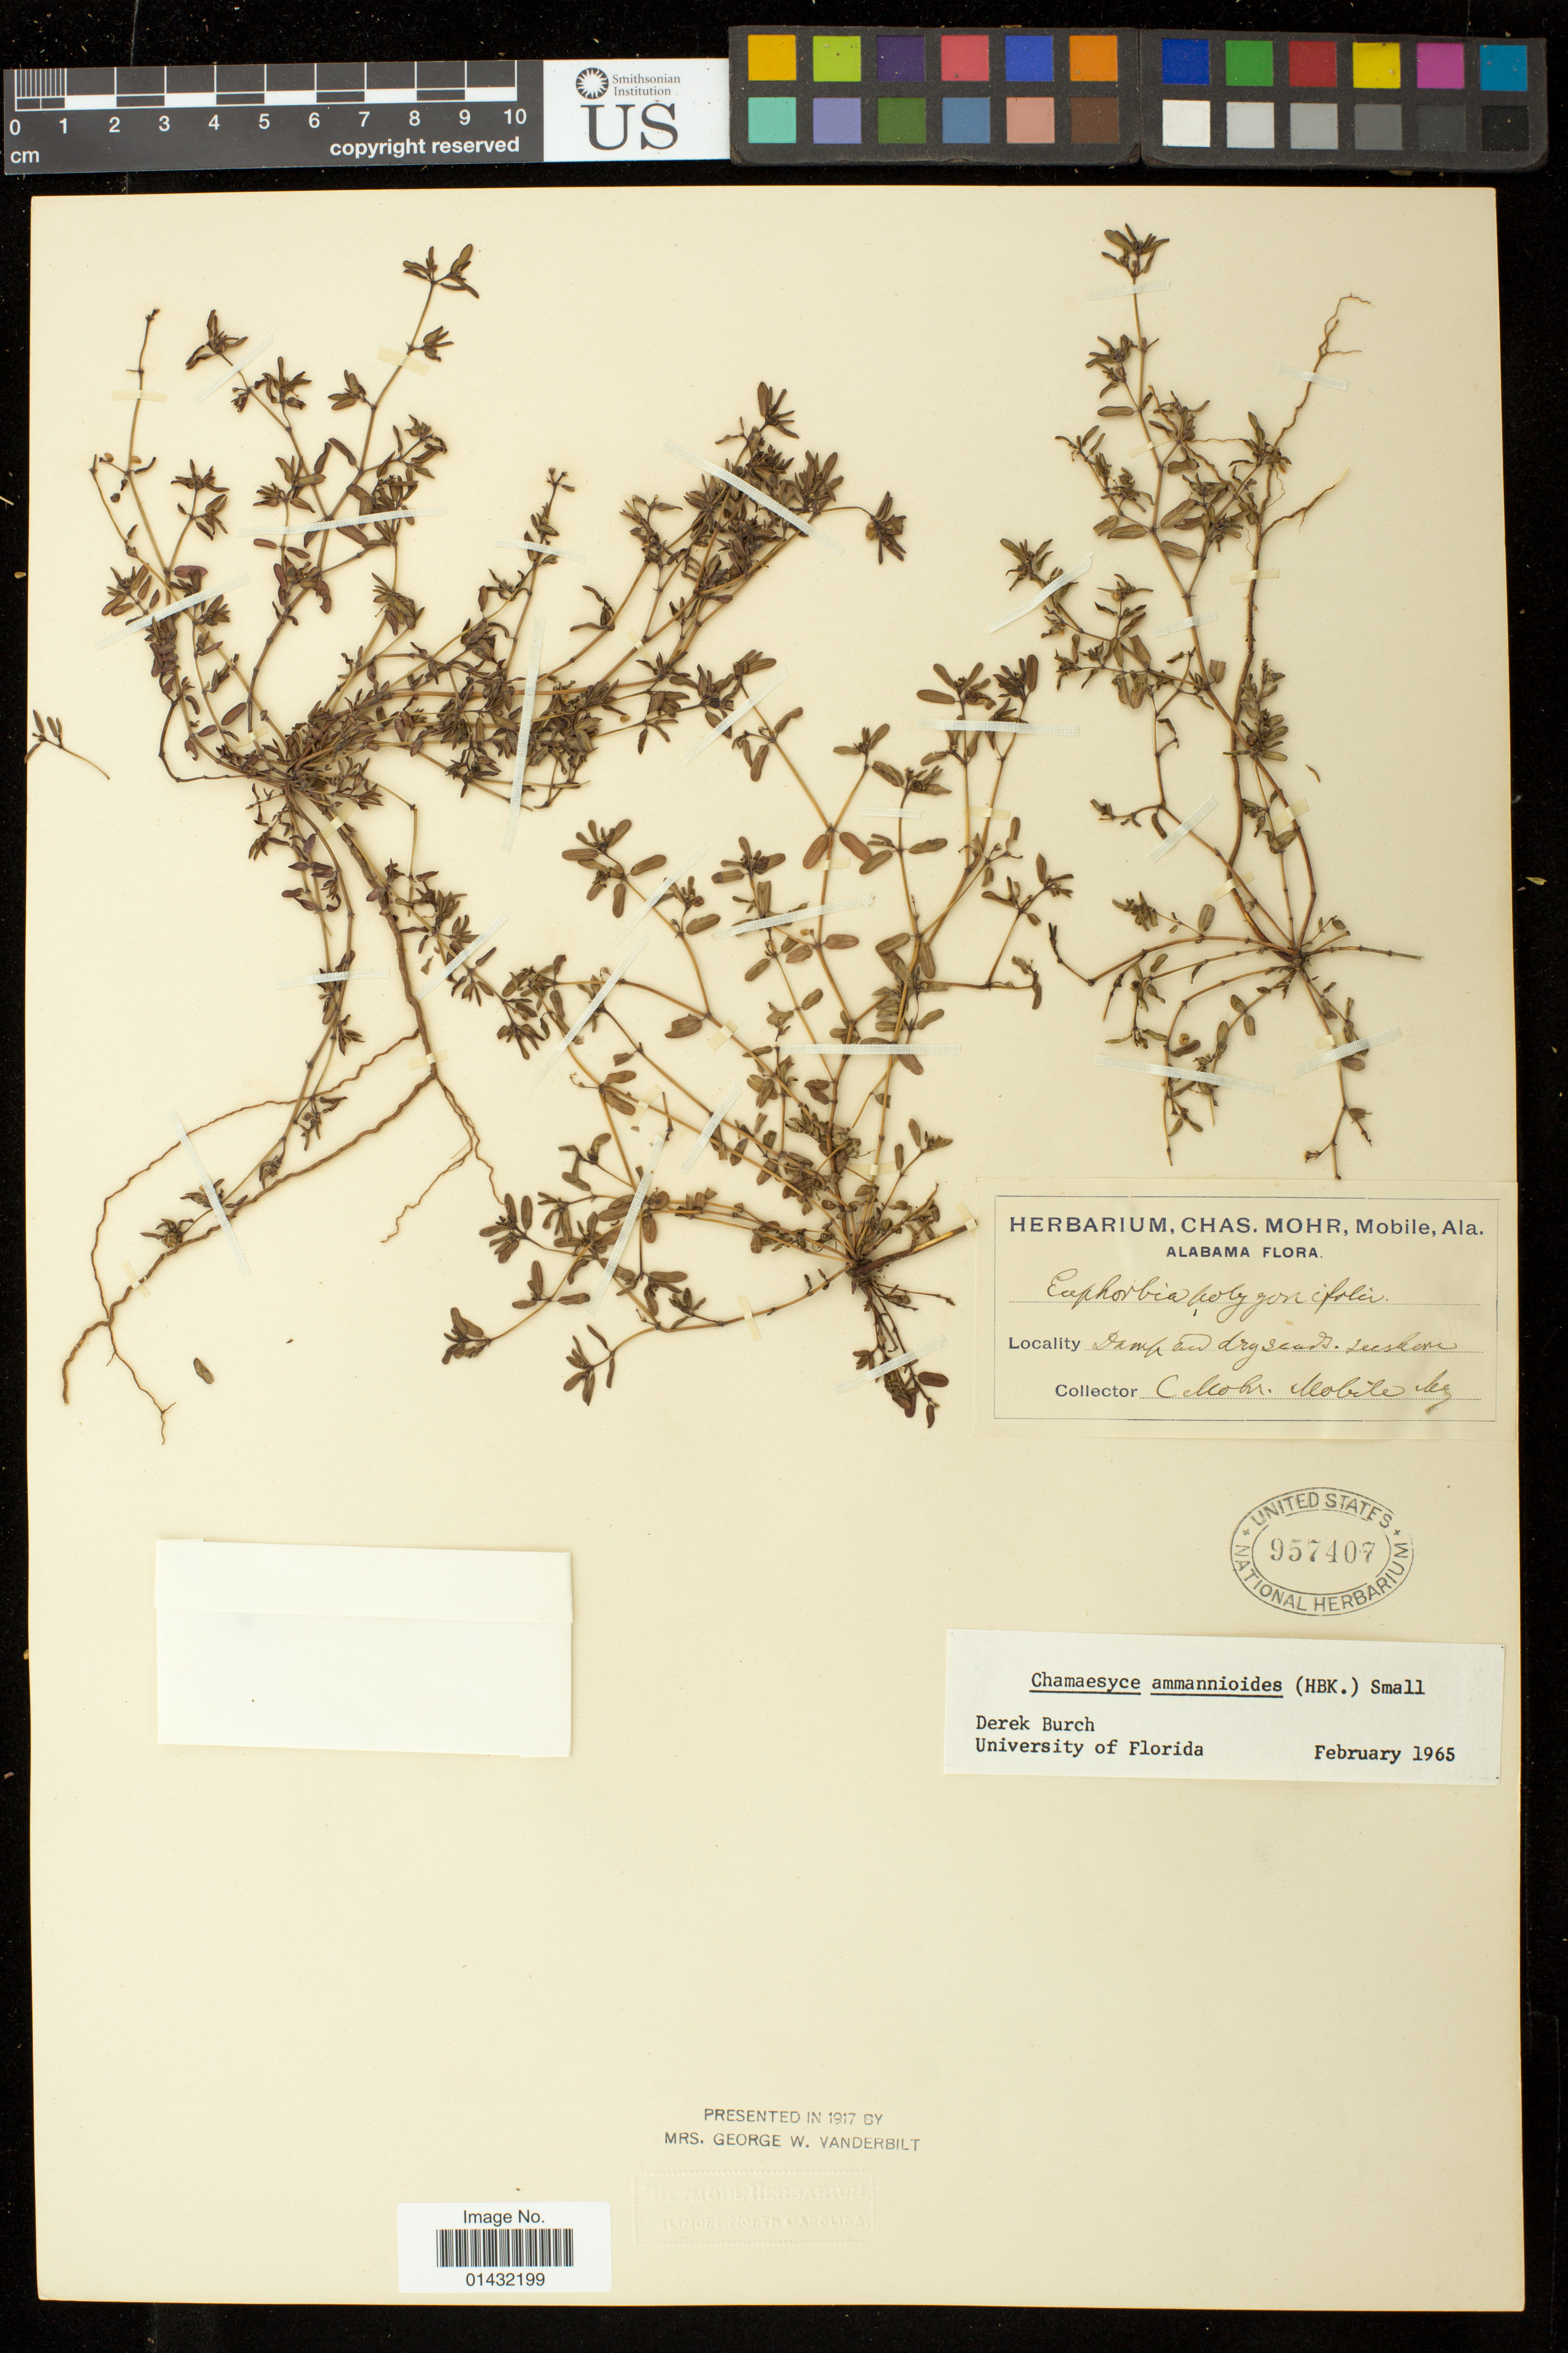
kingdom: Plantae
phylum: Tracheophyta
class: Magnoliopsida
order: Malpighiales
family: Euphorbiaceae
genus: Euphorbia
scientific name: Euphorbia bombensis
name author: Jacq.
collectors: C. T. Mohr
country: United States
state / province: Alabama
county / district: Mobile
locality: Mobile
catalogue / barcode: US 957407